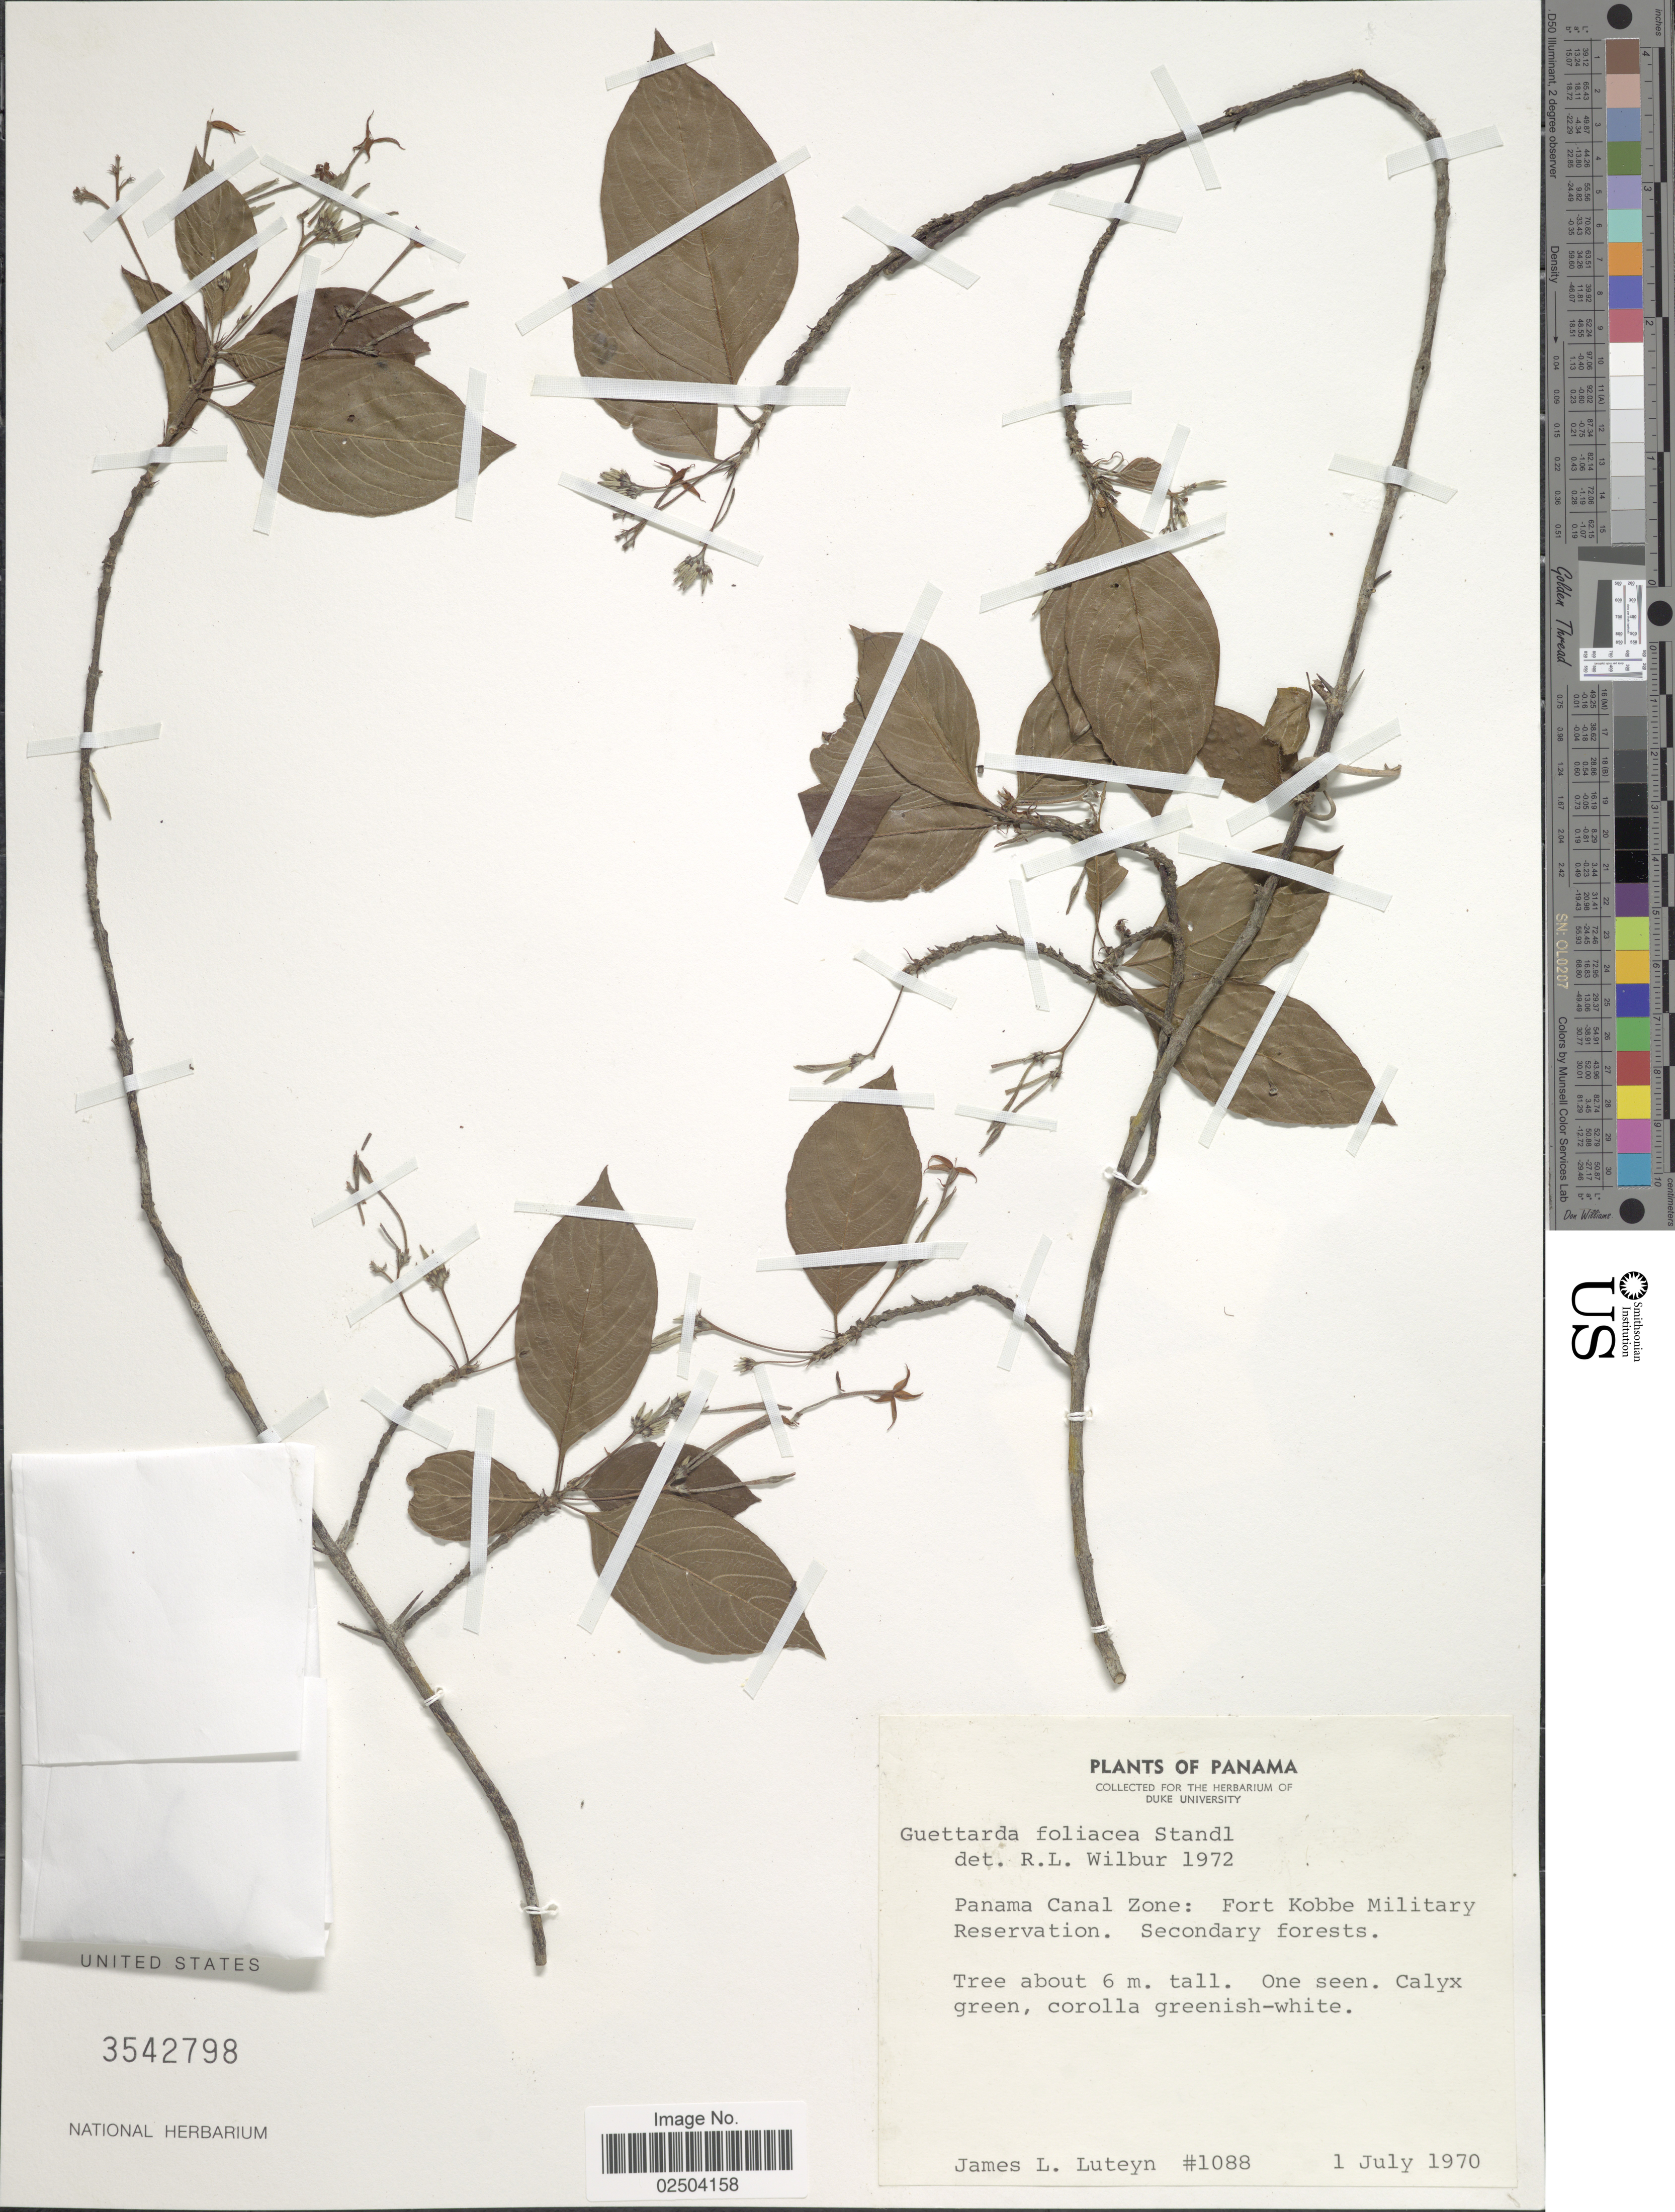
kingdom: Plantae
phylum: Tracheophyta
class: Magnoliopsida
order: Gentianales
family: Rubiaceae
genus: Guettarda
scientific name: Guettarda foliacea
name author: Standl.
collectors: J. L. Luteyn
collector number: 1088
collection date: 1970-07-01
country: Panama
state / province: Colón / Panamá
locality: Panama Canal Zone: Fort Kobbe Military Reservation.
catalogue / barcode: US 3542798